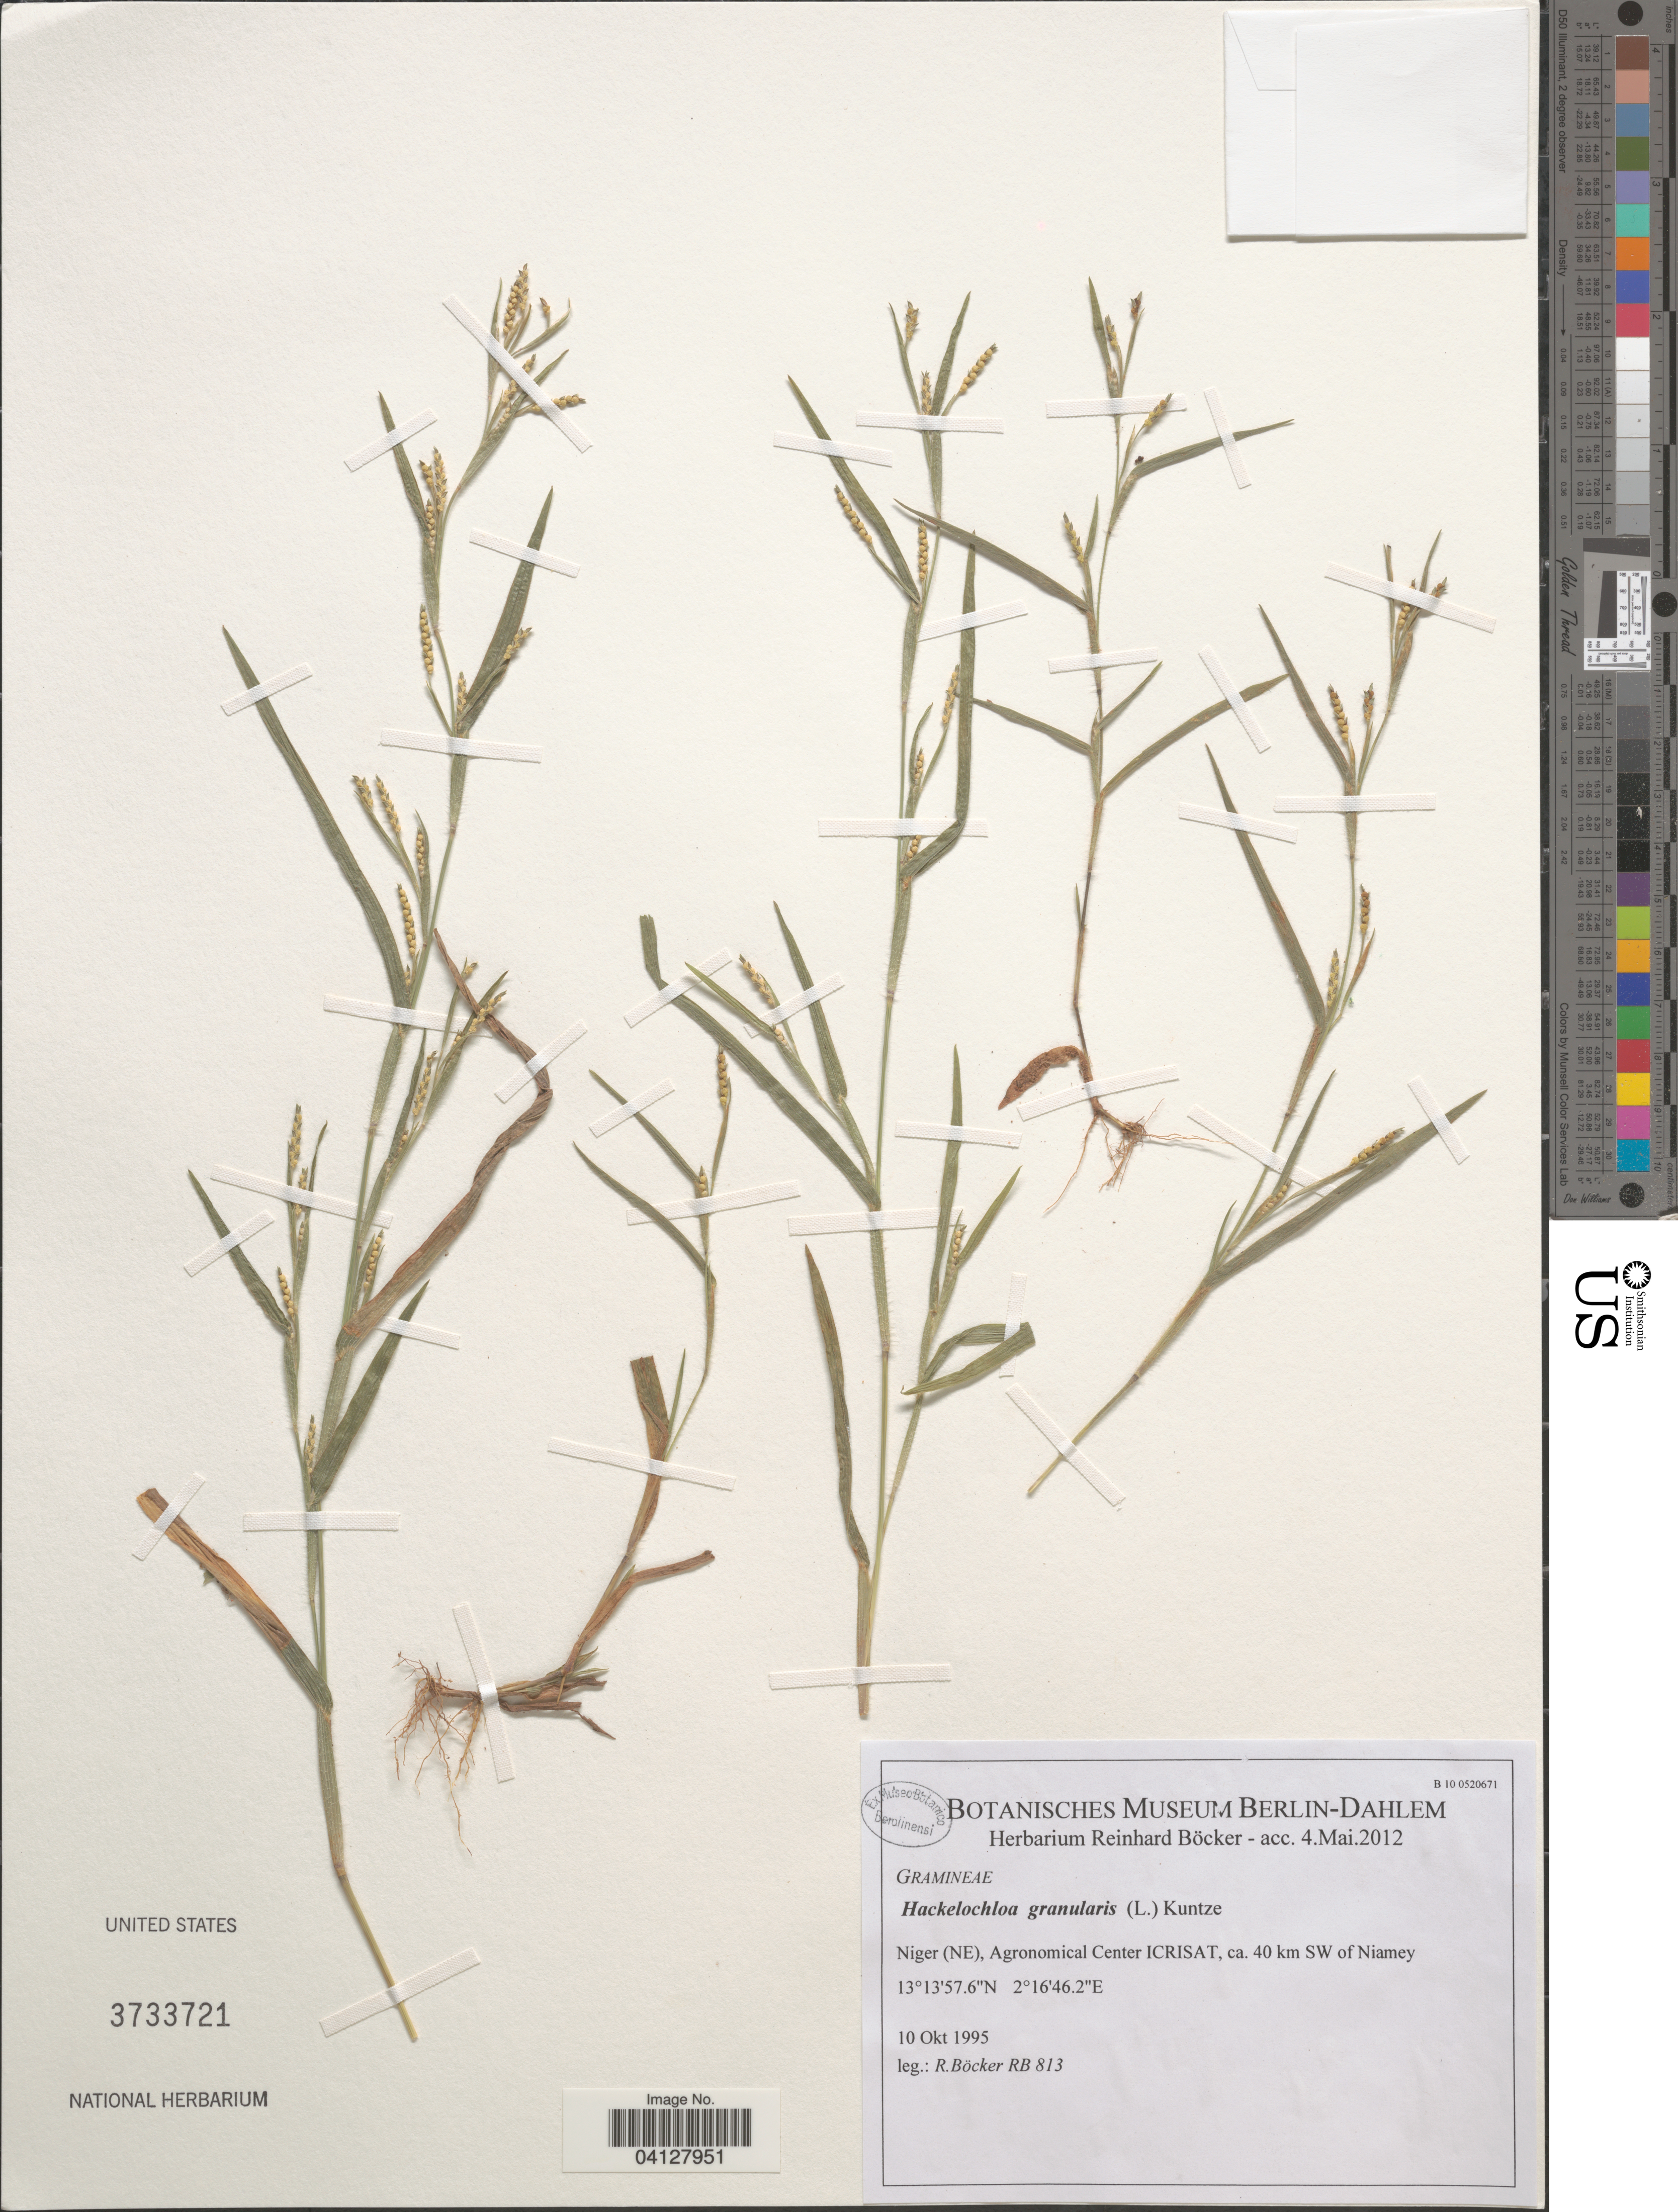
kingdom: Plantae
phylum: Tracheophyta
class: Liliopsida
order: Poales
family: Poaceae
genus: Hackelochloa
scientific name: Hackelochloa granularis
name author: (L.) Kuntze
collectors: R. Böcker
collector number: RB 713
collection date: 1995-10-10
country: Niger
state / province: Niamey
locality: Agronomical Center ICRISAT, ca. 40 km SW of Niamey.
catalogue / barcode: US 3733721